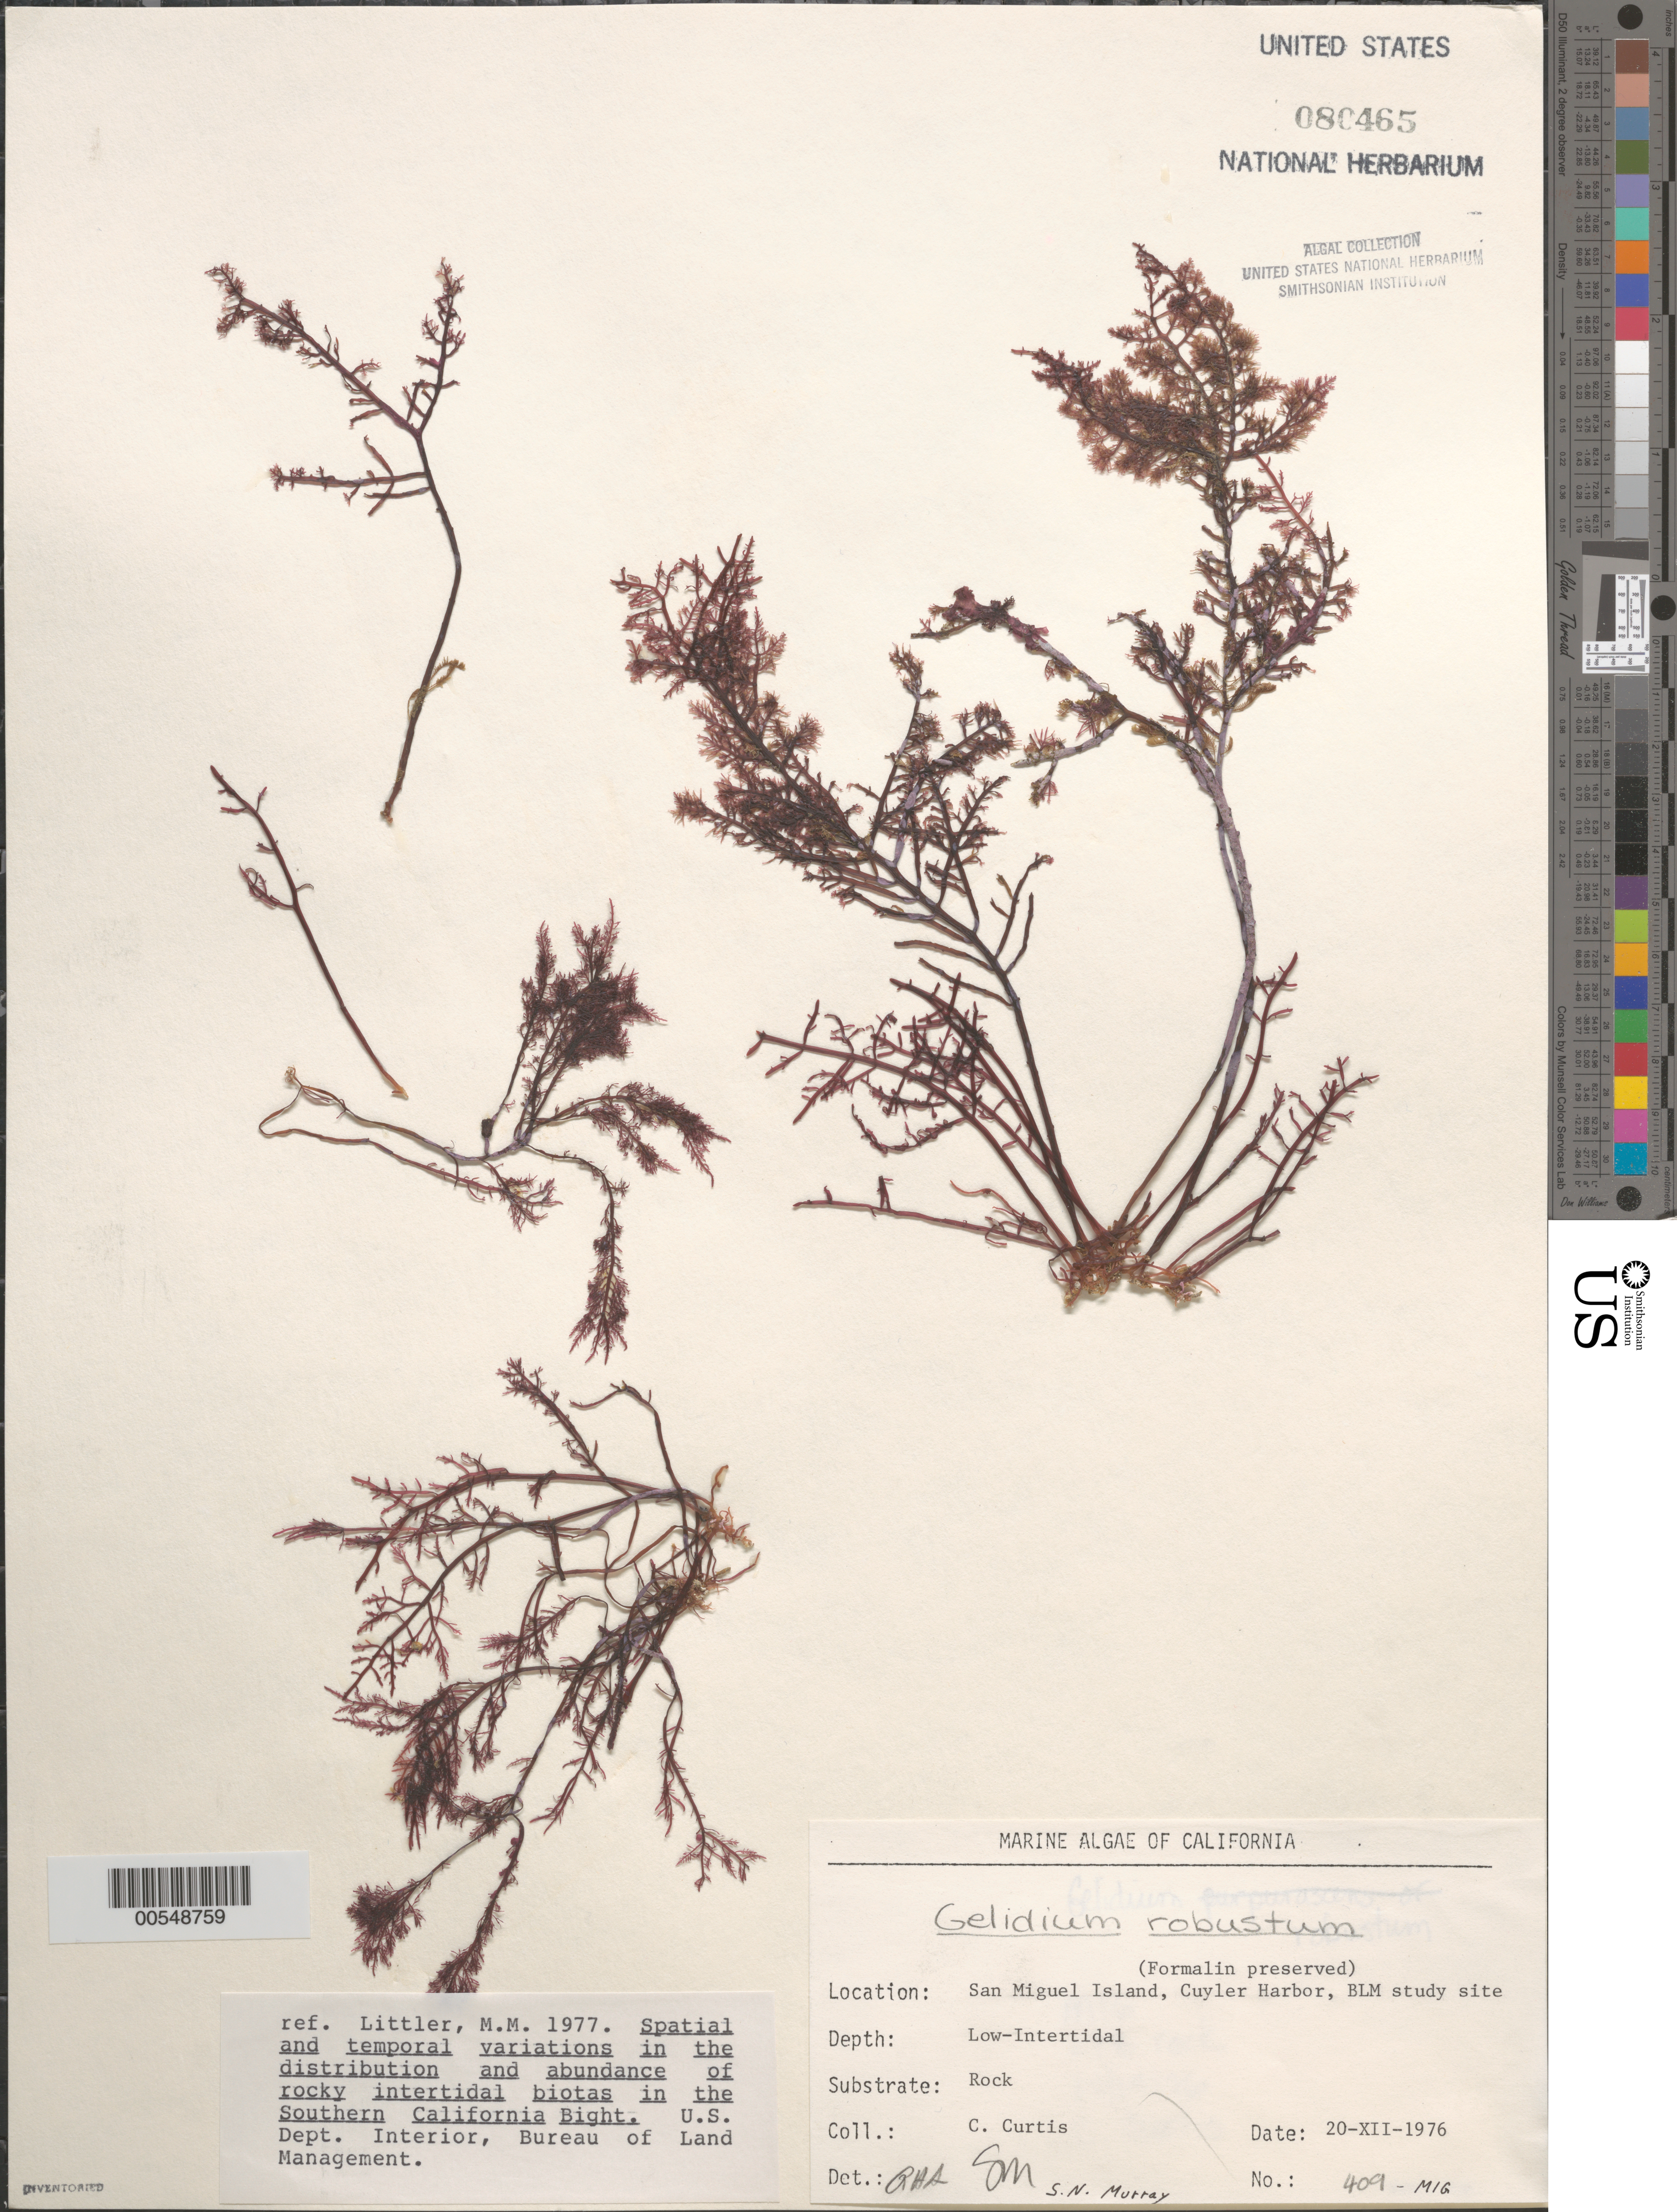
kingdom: Plantae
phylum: Rhodophyta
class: Florideophyceae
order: Gelidiales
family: Gelidiaceae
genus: Gelidium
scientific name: Gelidium robustum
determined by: Sims, Robert H.; Murray, S. N.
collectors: C. Curtis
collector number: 409-MIG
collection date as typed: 20 Dec 1976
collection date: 1976-12-20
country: United States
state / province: California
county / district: Santa Barbara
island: San Miguel Island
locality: Cuyler Harbor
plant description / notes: BLM-SOCALBIGHT Rocky Intertidal Survey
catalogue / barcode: US 80465